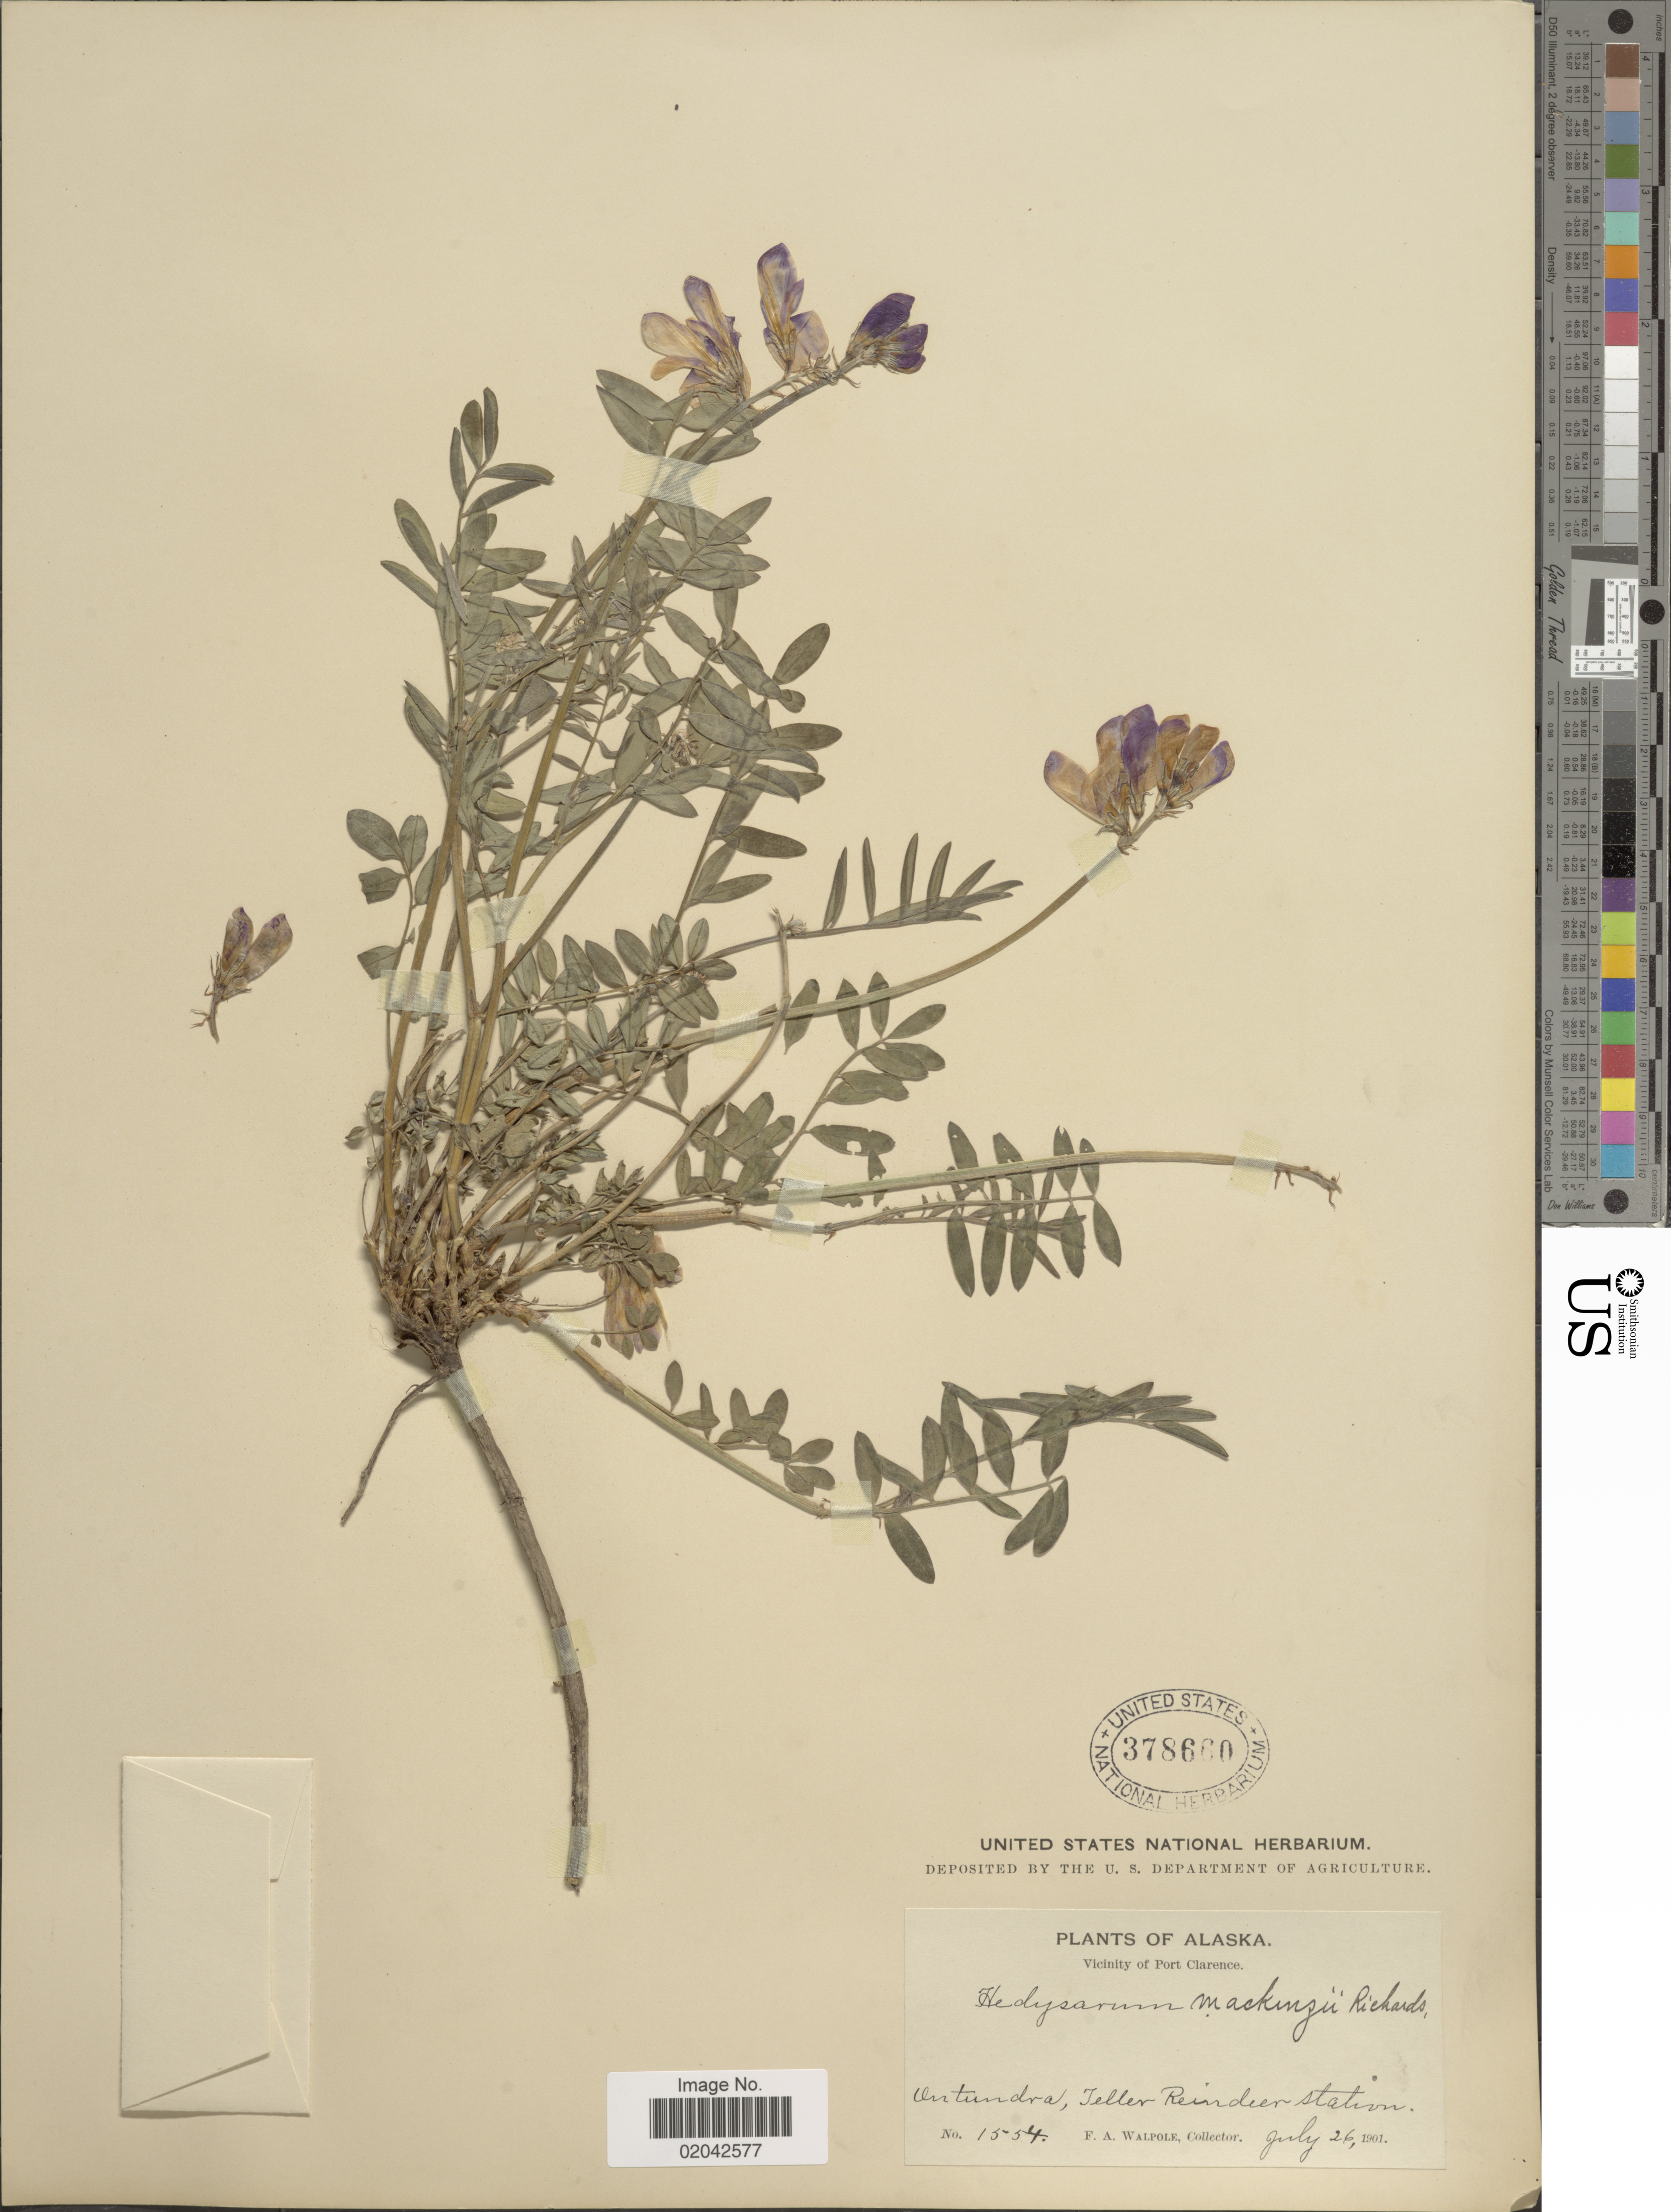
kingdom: Plantae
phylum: Tracheophyta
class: Magnoliopsida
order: Fabales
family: Fabaceae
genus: Hedysarum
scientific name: Hedysarum mackenziei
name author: Richardson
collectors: F. Walpole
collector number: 1554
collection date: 1901-07-26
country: United States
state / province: Alaska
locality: Vicinity of Port Clarence, Teller Reindeer Station.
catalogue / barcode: US 378660